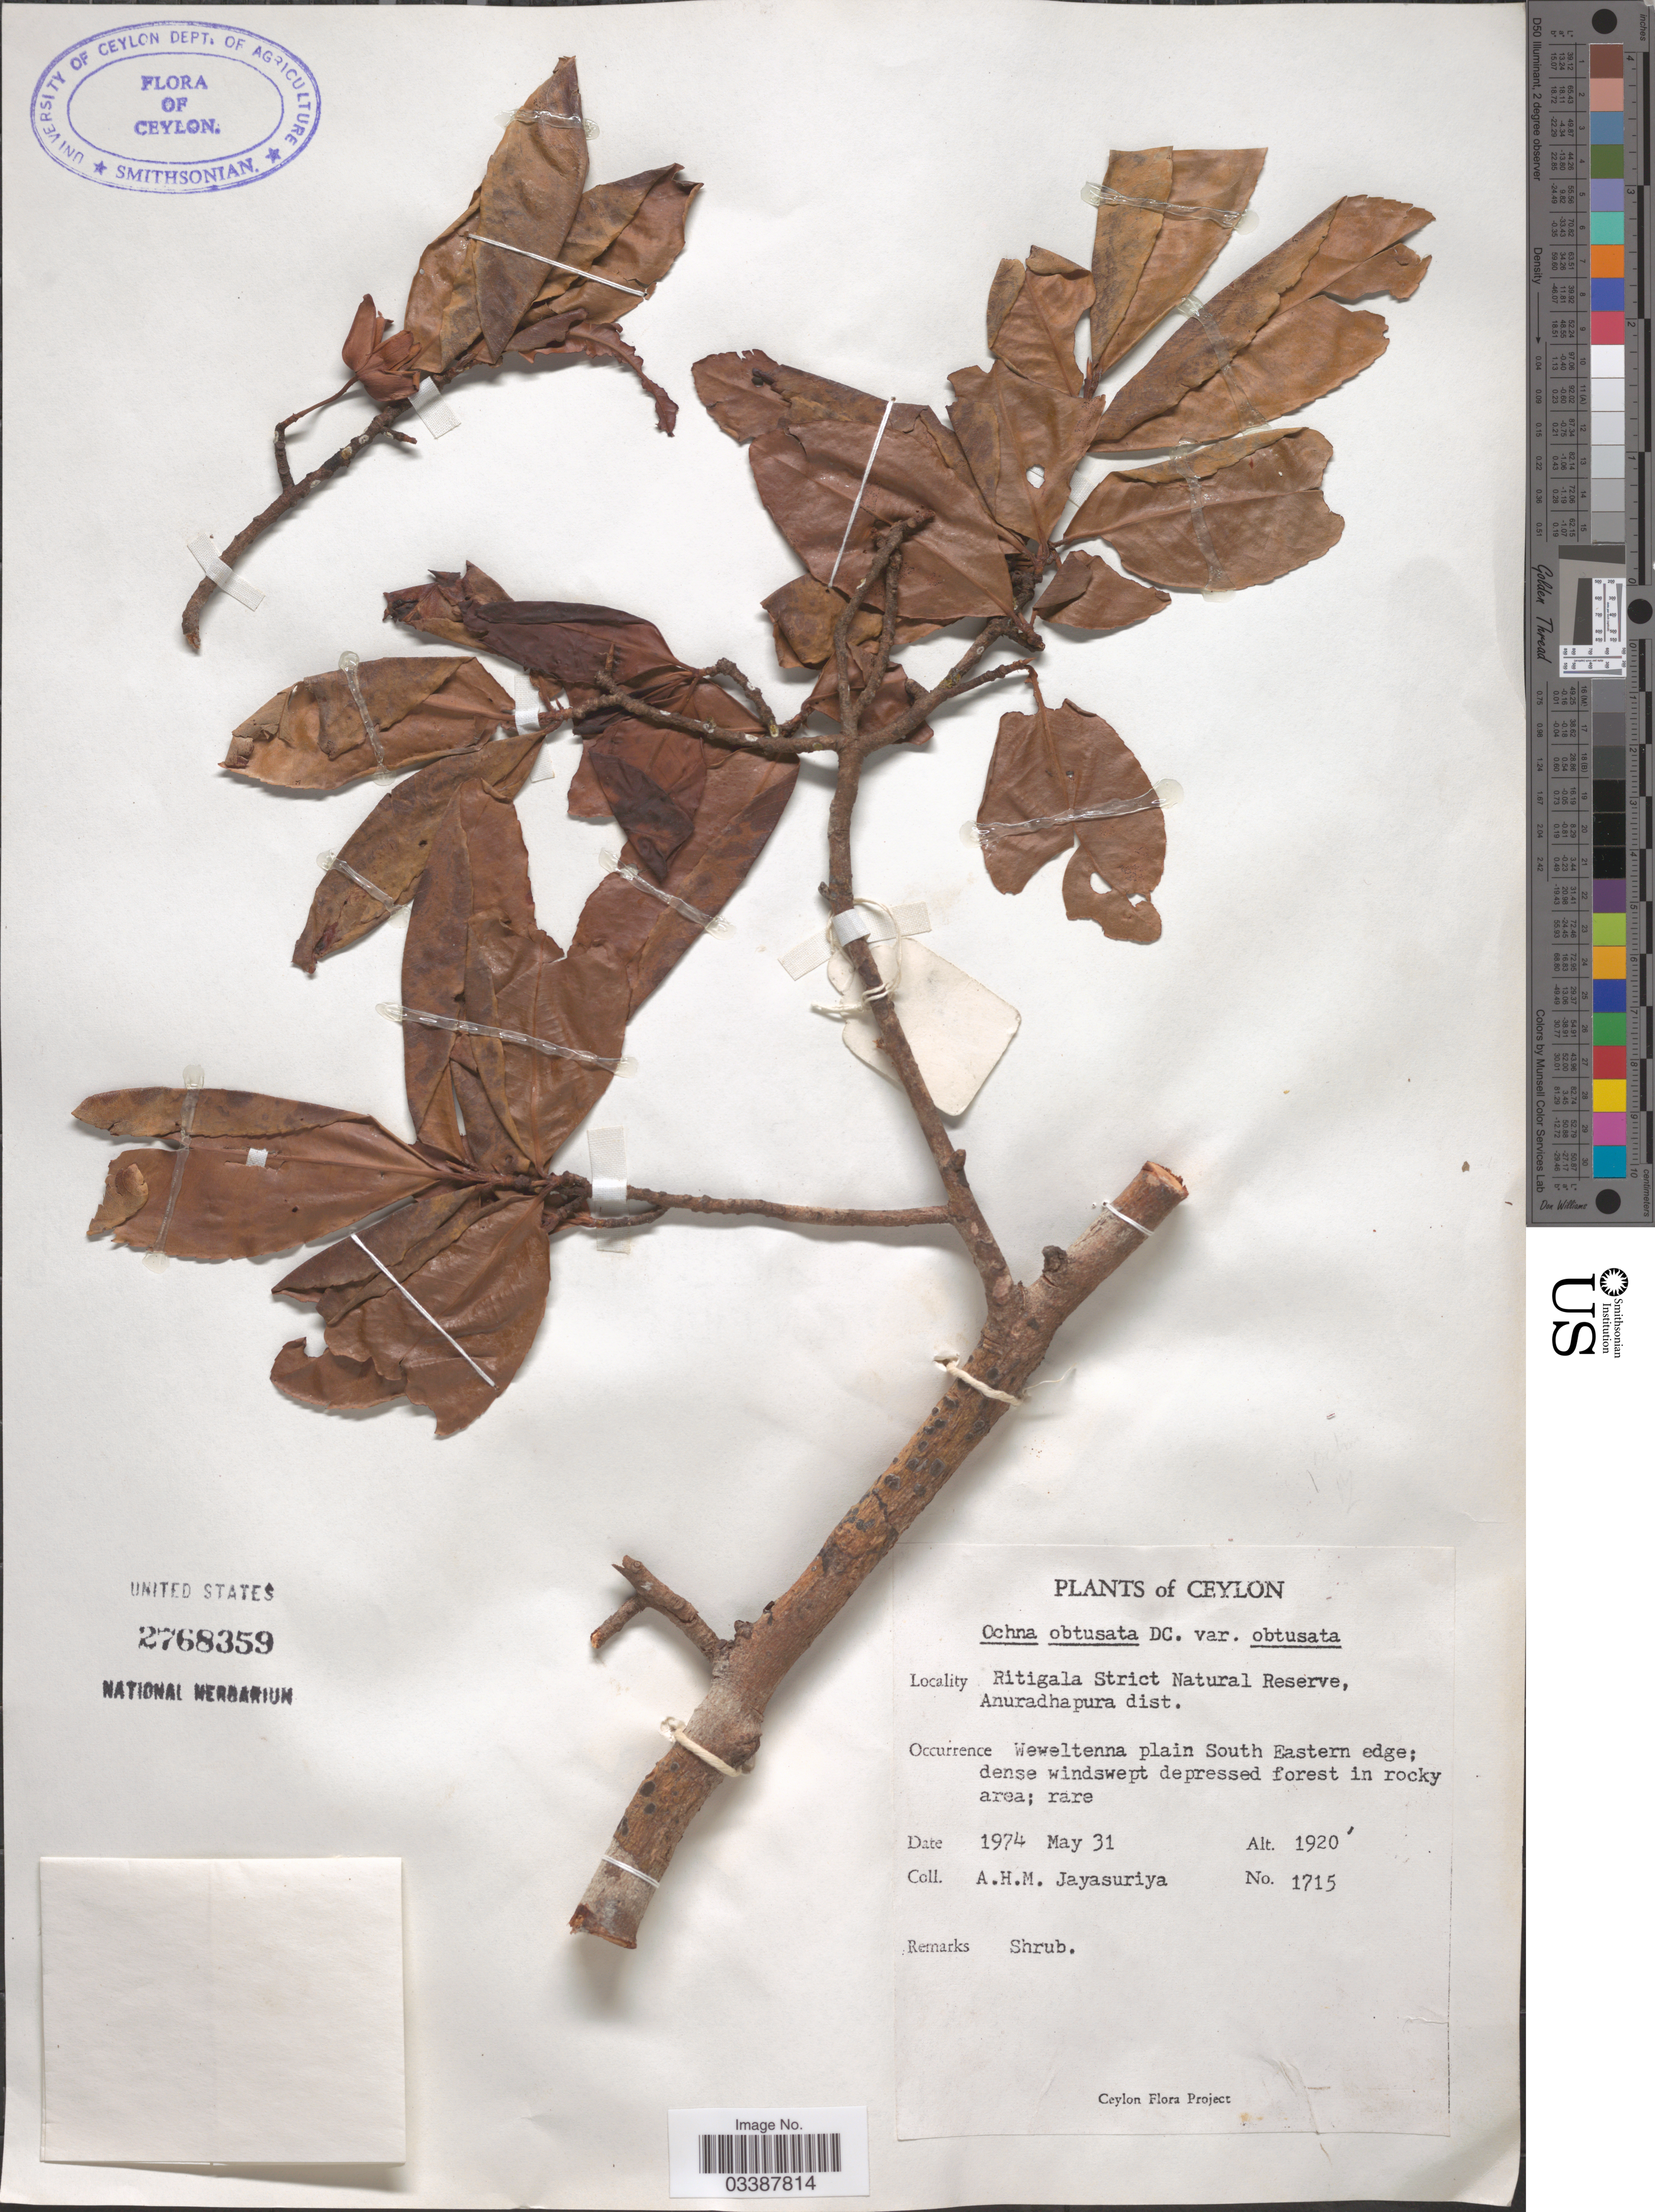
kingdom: Plantae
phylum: Tracheophyta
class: Magnoliopsida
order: Malpighiales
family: Ochnaceae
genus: Ochna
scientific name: Ochna obtusata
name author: DC.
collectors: A. H. Jayasuriya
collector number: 1715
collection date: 1974-05-31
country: Sri Lanka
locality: Ceylon. Ritigala Strict Natural Reserve, Anuradhapura dist. Weweltenna plain South Eastern edge.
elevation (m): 585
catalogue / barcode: US 2768359